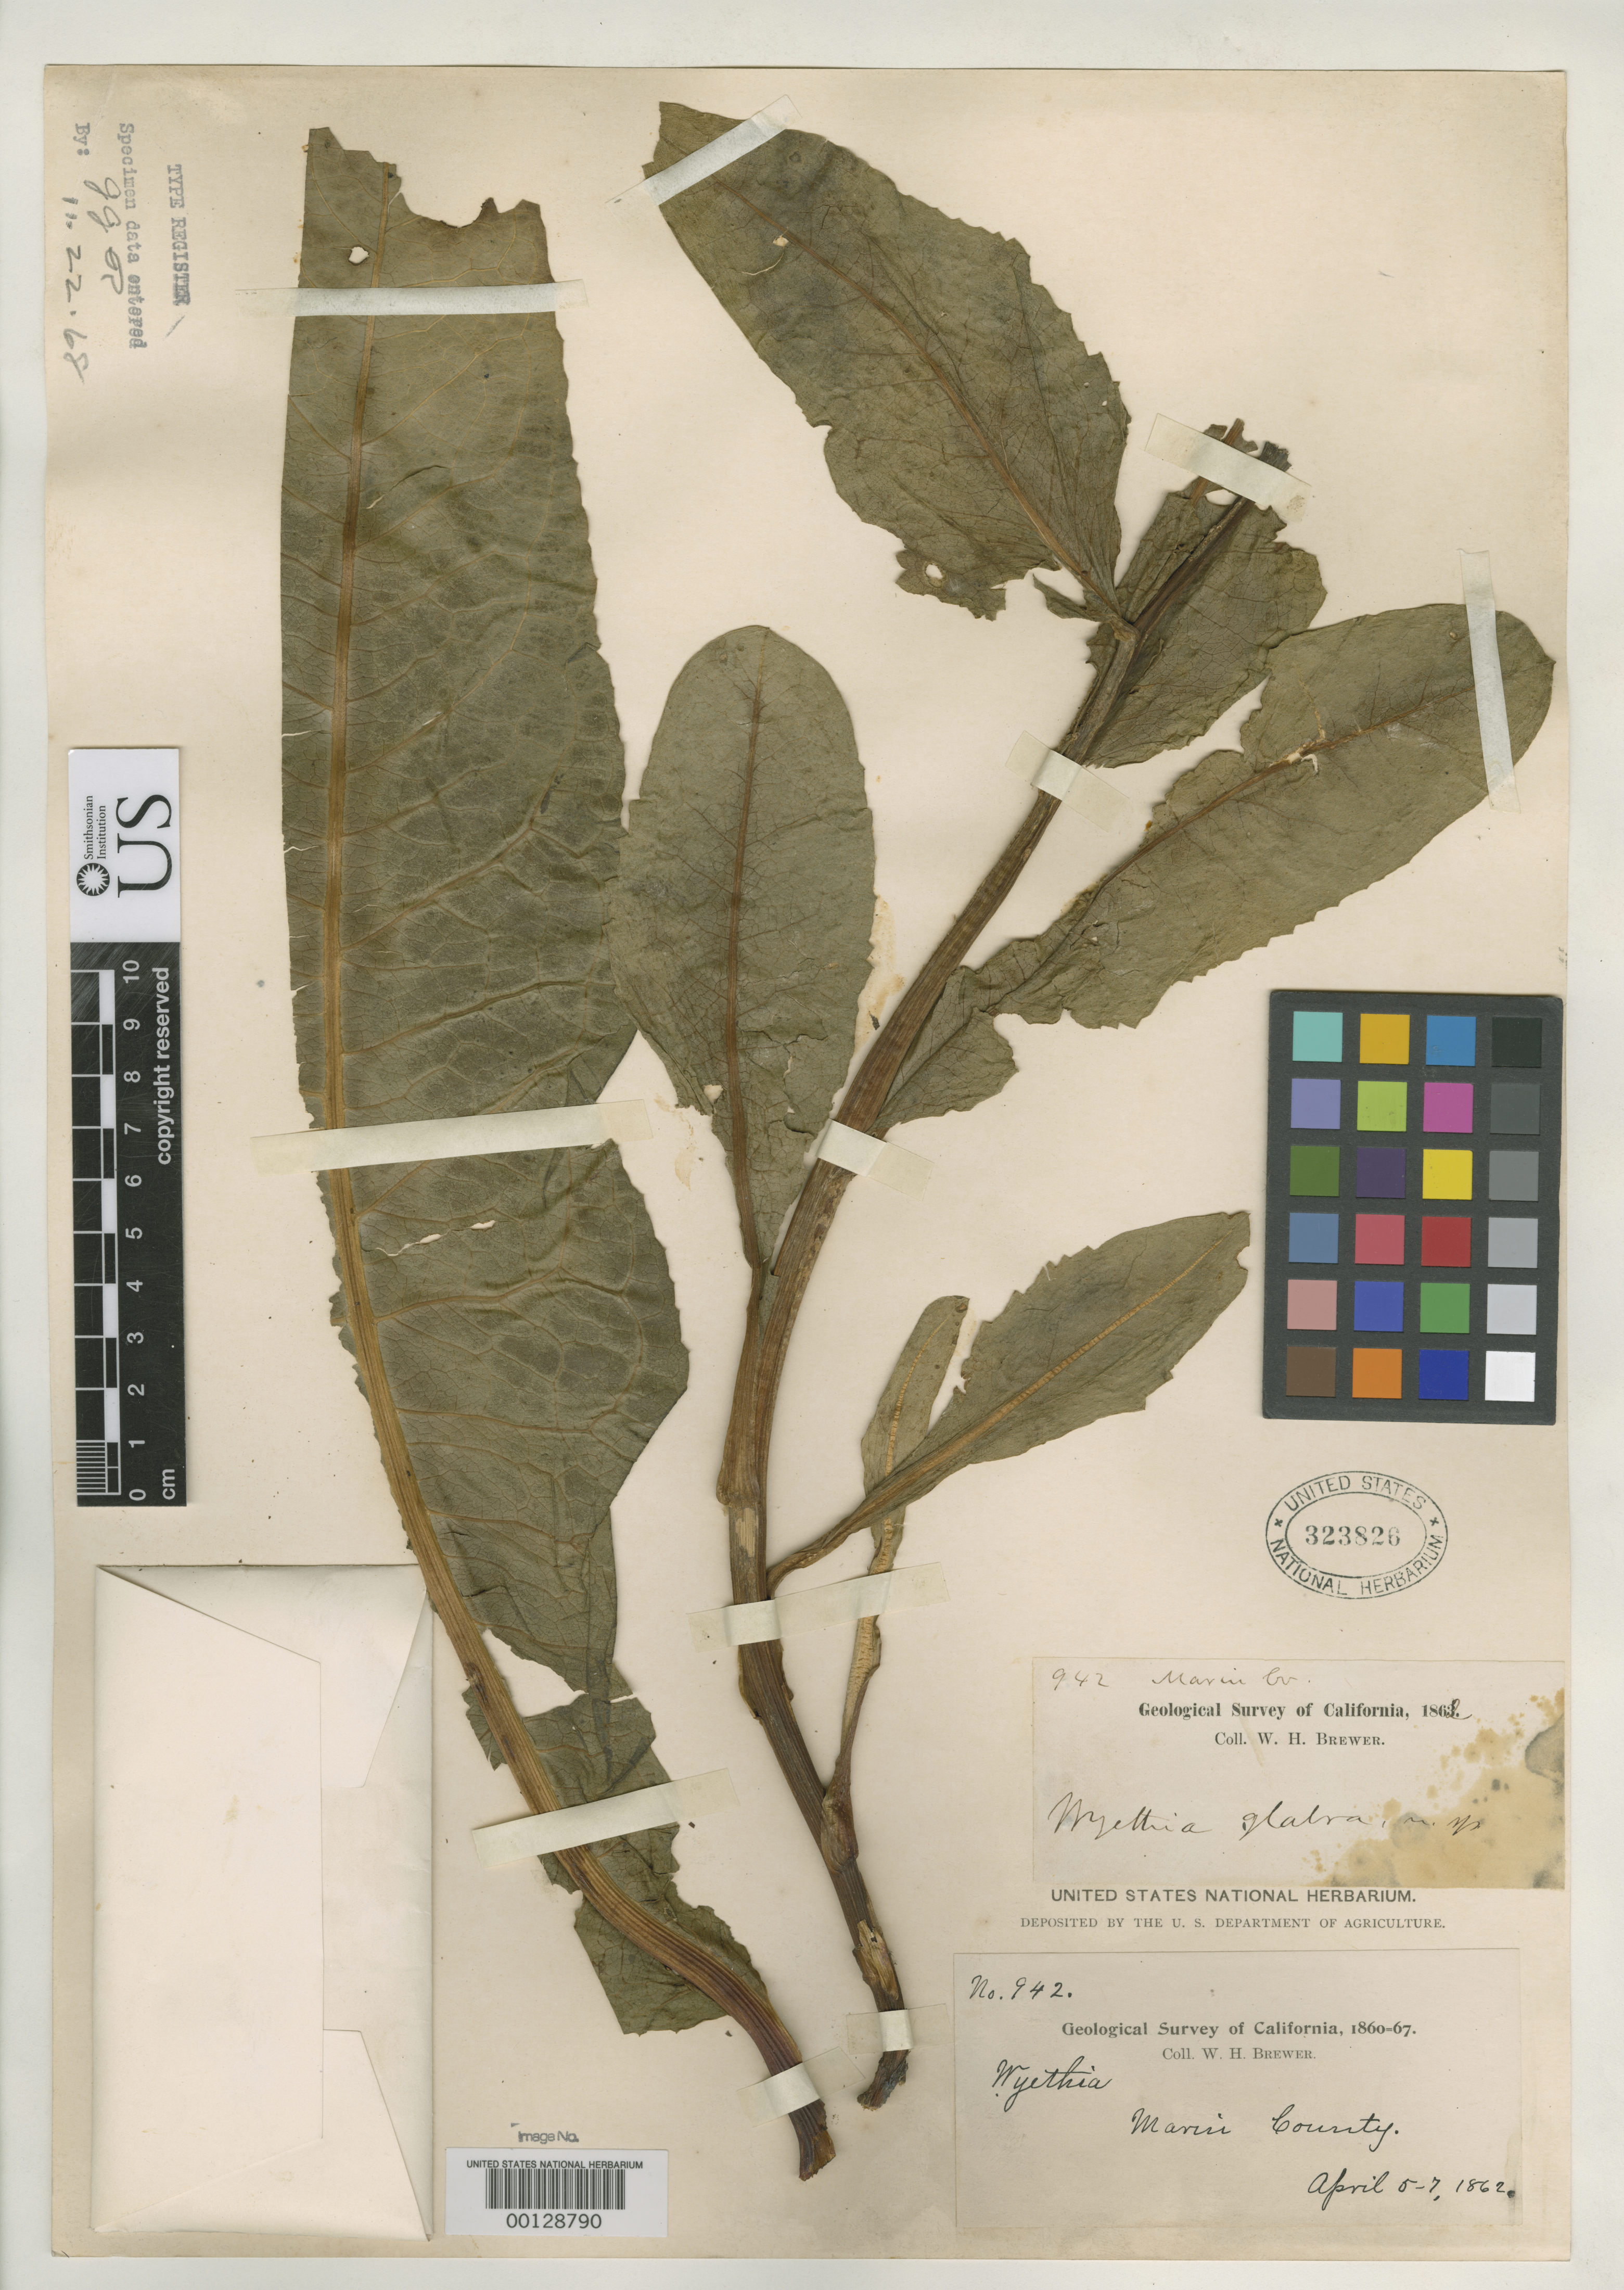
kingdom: Plantae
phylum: Tracheophyta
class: Magnoliopsida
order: Asterales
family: Asteraceae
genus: Wyethia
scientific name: Wyethia glabra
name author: A. Gray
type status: Syntype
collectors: W. H. Brewer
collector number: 942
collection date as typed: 05 Apr 1862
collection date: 1862-04-05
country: United States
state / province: California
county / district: Marin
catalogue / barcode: US 323826